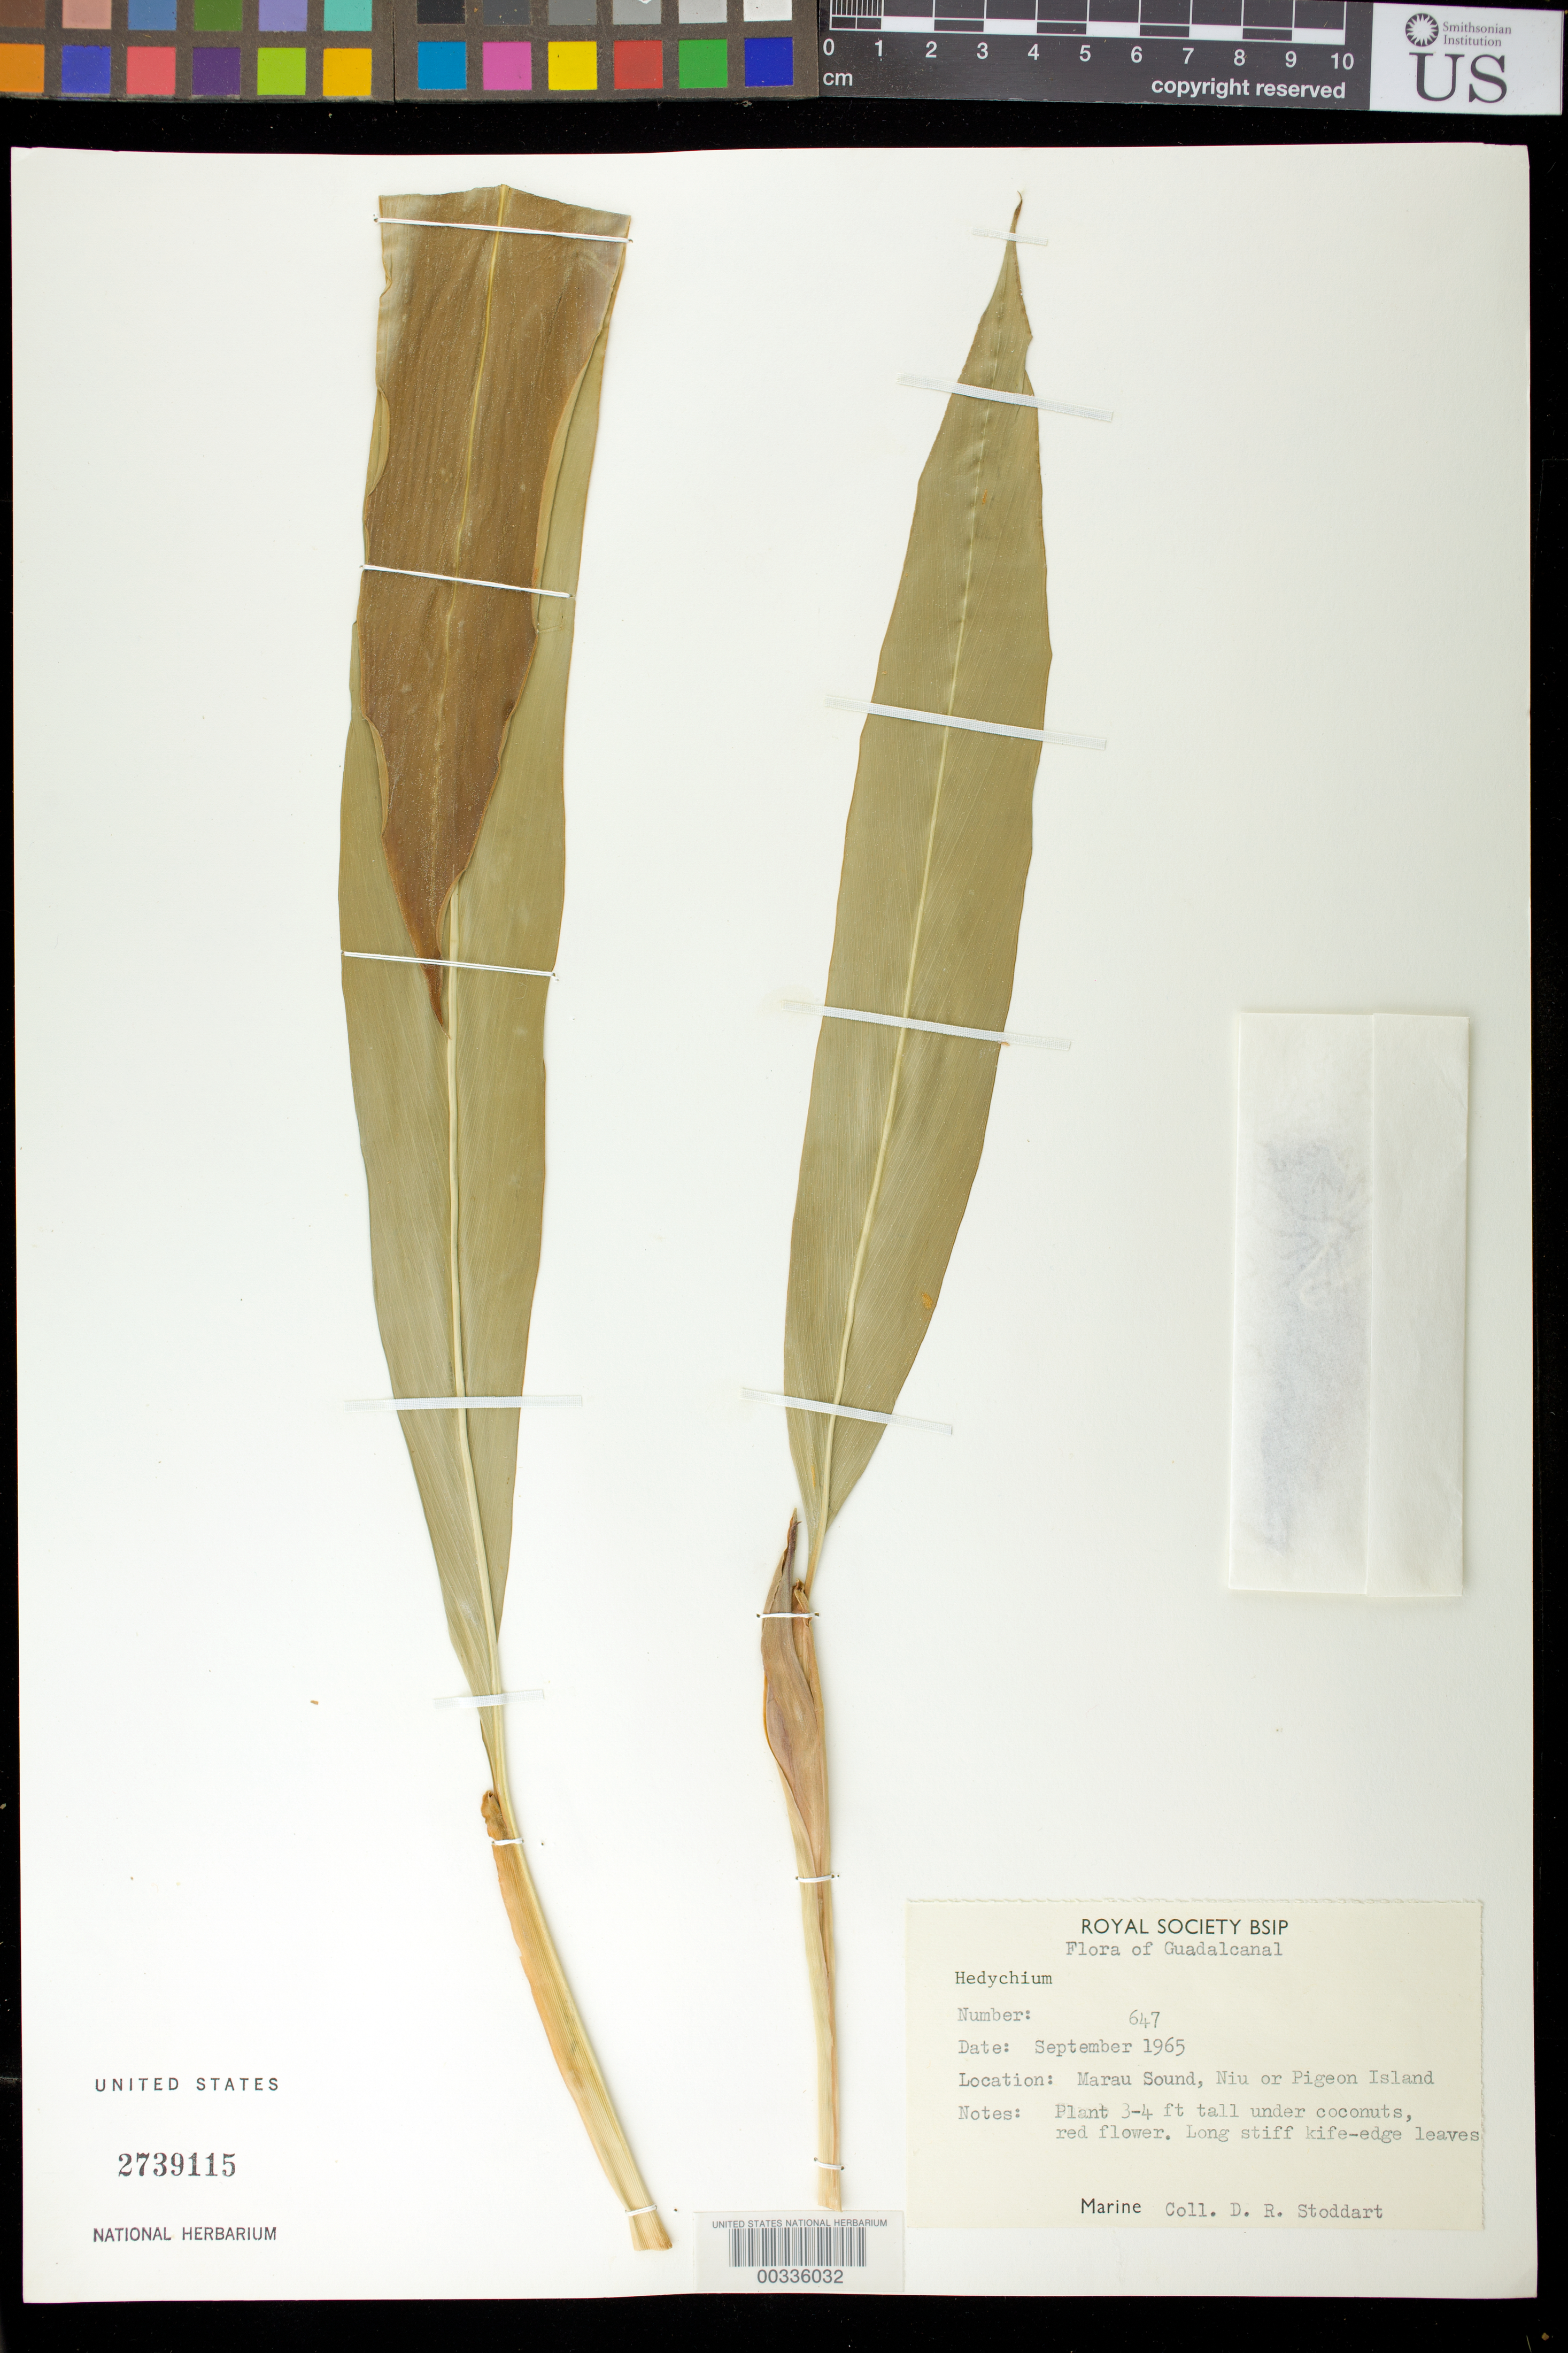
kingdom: Plantae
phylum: Tracheophyta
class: Liliopsida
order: Zingiberales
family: Zingiberaceae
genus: Hedychium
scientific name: Hedychium sp.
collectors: D. R. Stoddart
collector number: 647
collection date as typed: Sep 1965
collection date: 1965-09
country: Solomon Islands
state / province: Guadalcanal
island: Guadalcanal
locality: Flora of guadacanal, marau sound, niu or pigeon island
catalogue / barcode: US 2739115